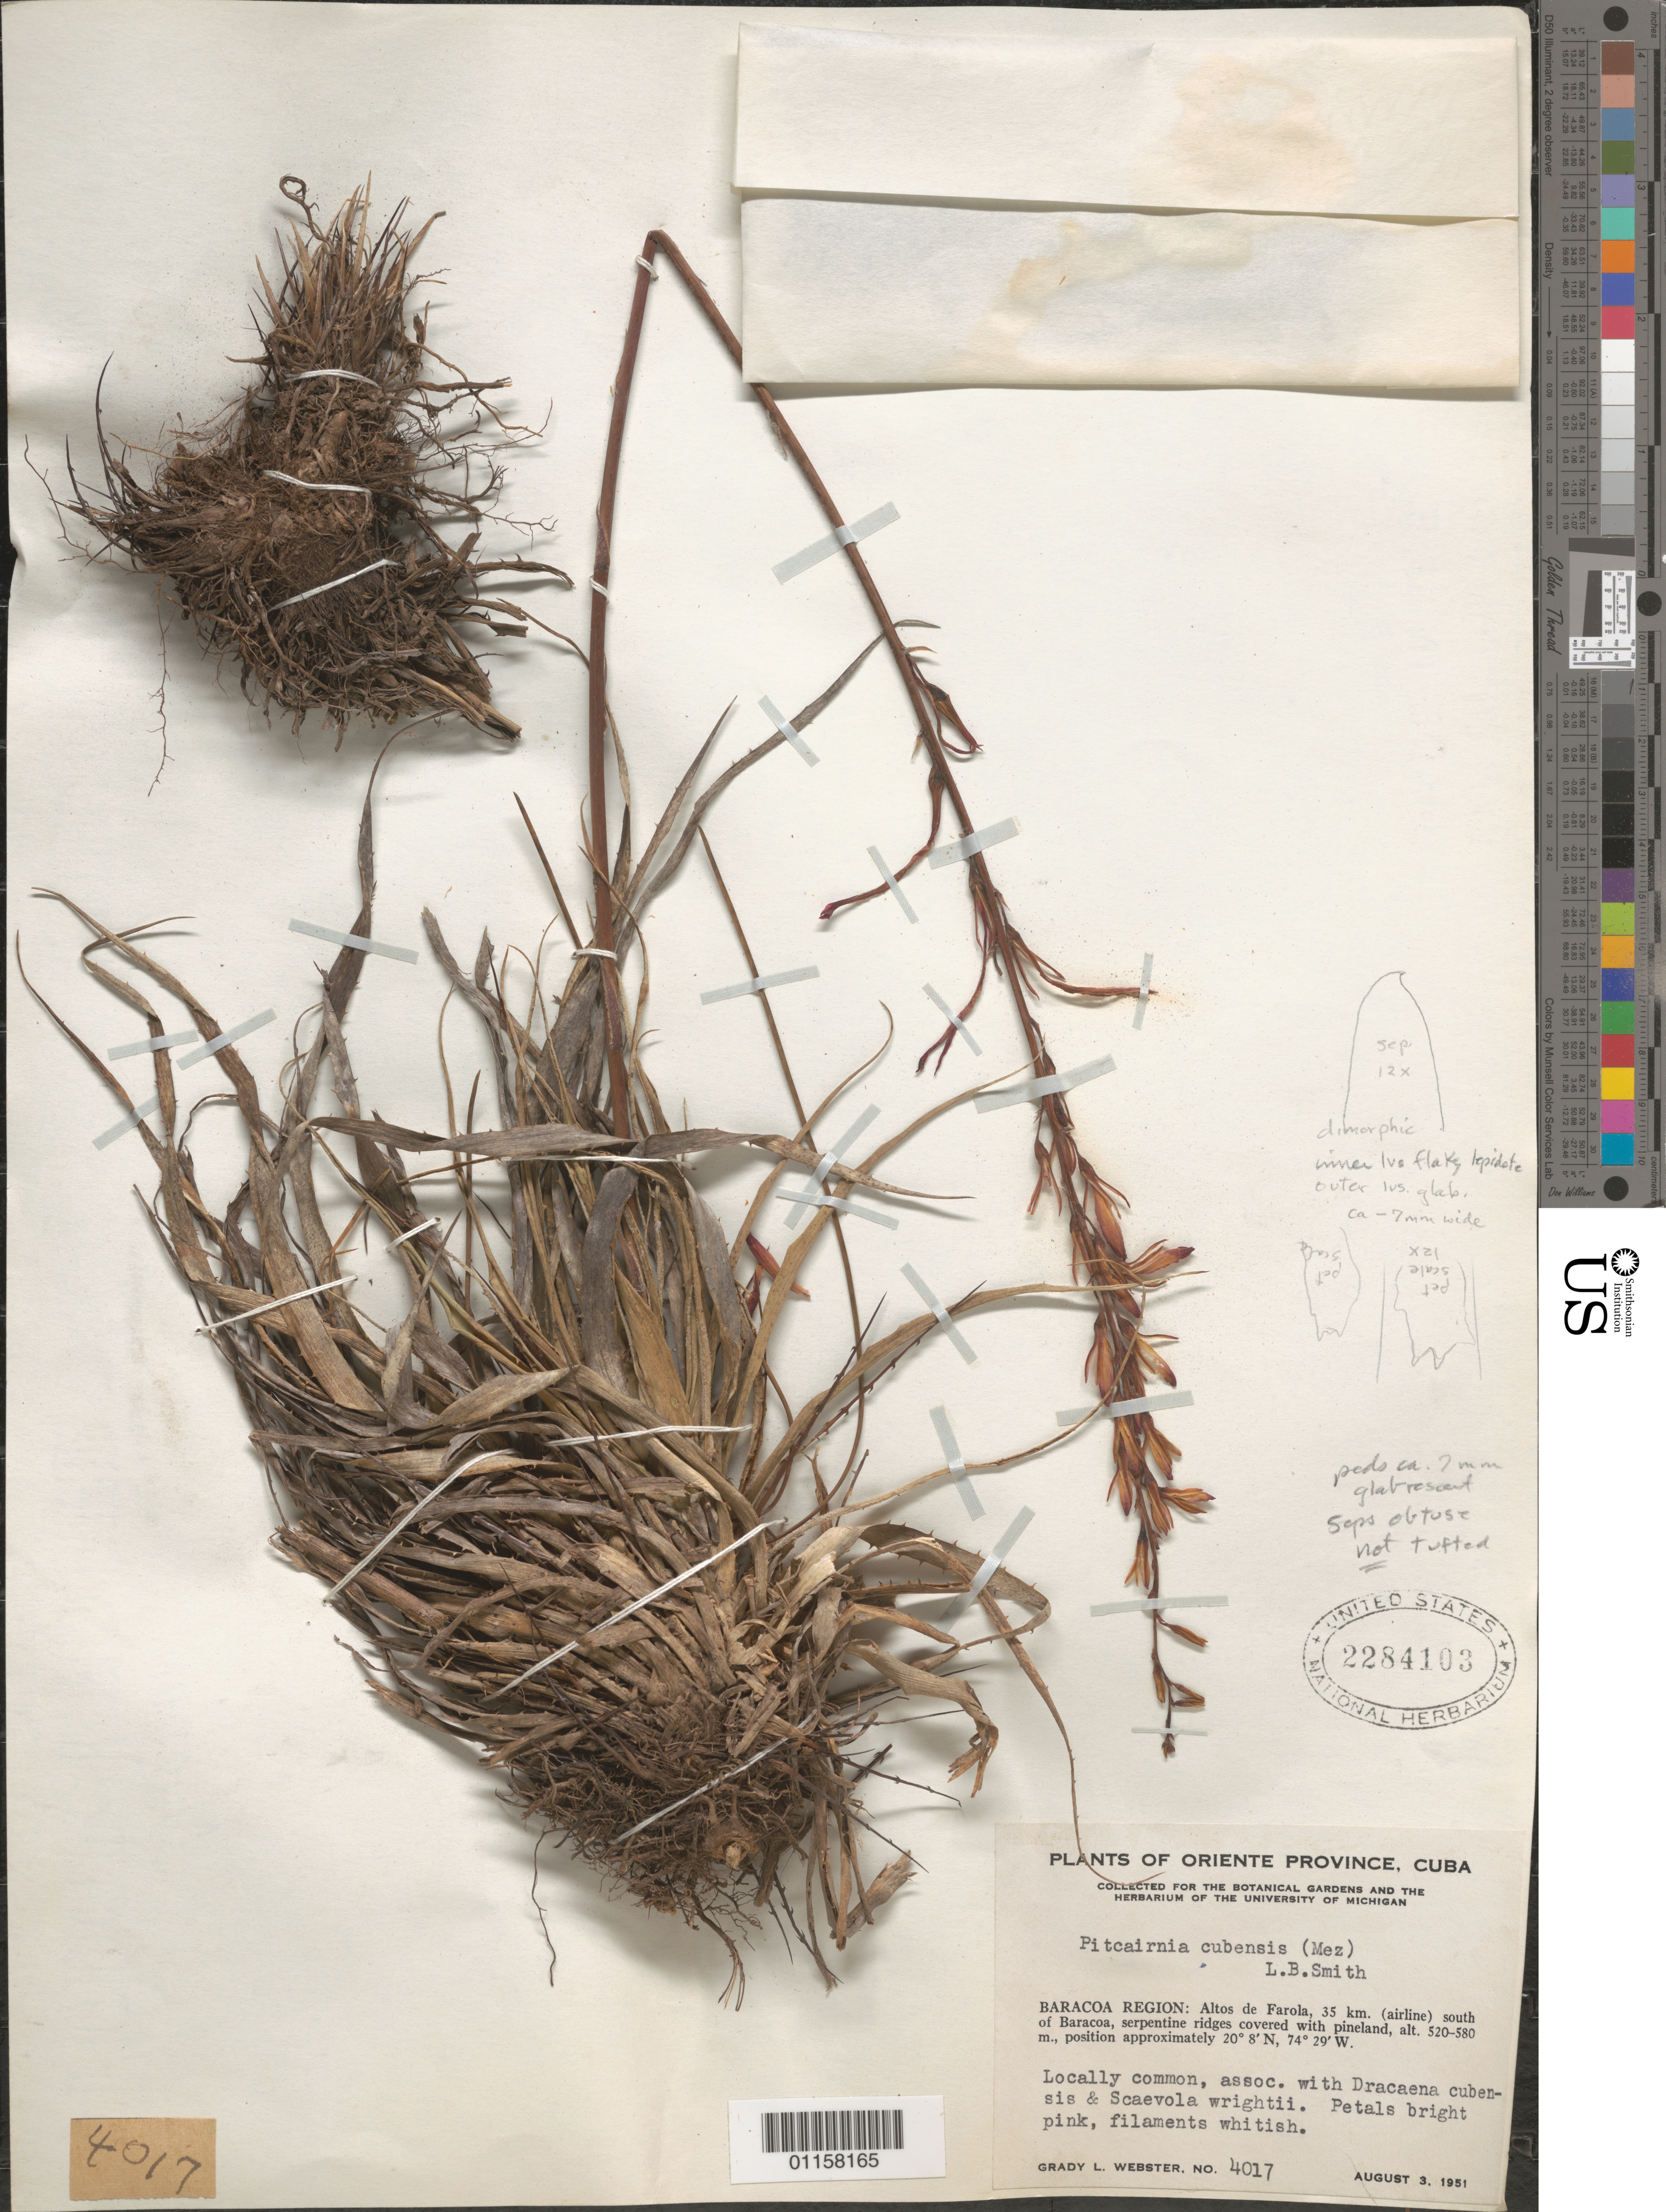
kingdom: Plantae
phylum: Tracheophyta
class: Liliopsida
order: Poales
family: Bromeliaceae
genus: Pitcairnia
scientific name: Pitcairnia cubensis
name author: (Mez) L.B. Sm.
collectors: G. L. Webster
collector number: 4017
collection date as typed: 03 Aug 1951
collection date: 1951-08-03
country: Cuba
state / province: Guantanamo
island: Cuba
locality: Baracoa region, altos de Farola, 35 km (airline) south of Baracoa.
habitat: Serpentine ridges covered with pineland. Locally common, assoc. with Dracaena cubensis and Scaveola wirghtii.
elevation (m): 520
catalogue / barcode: US 2284103